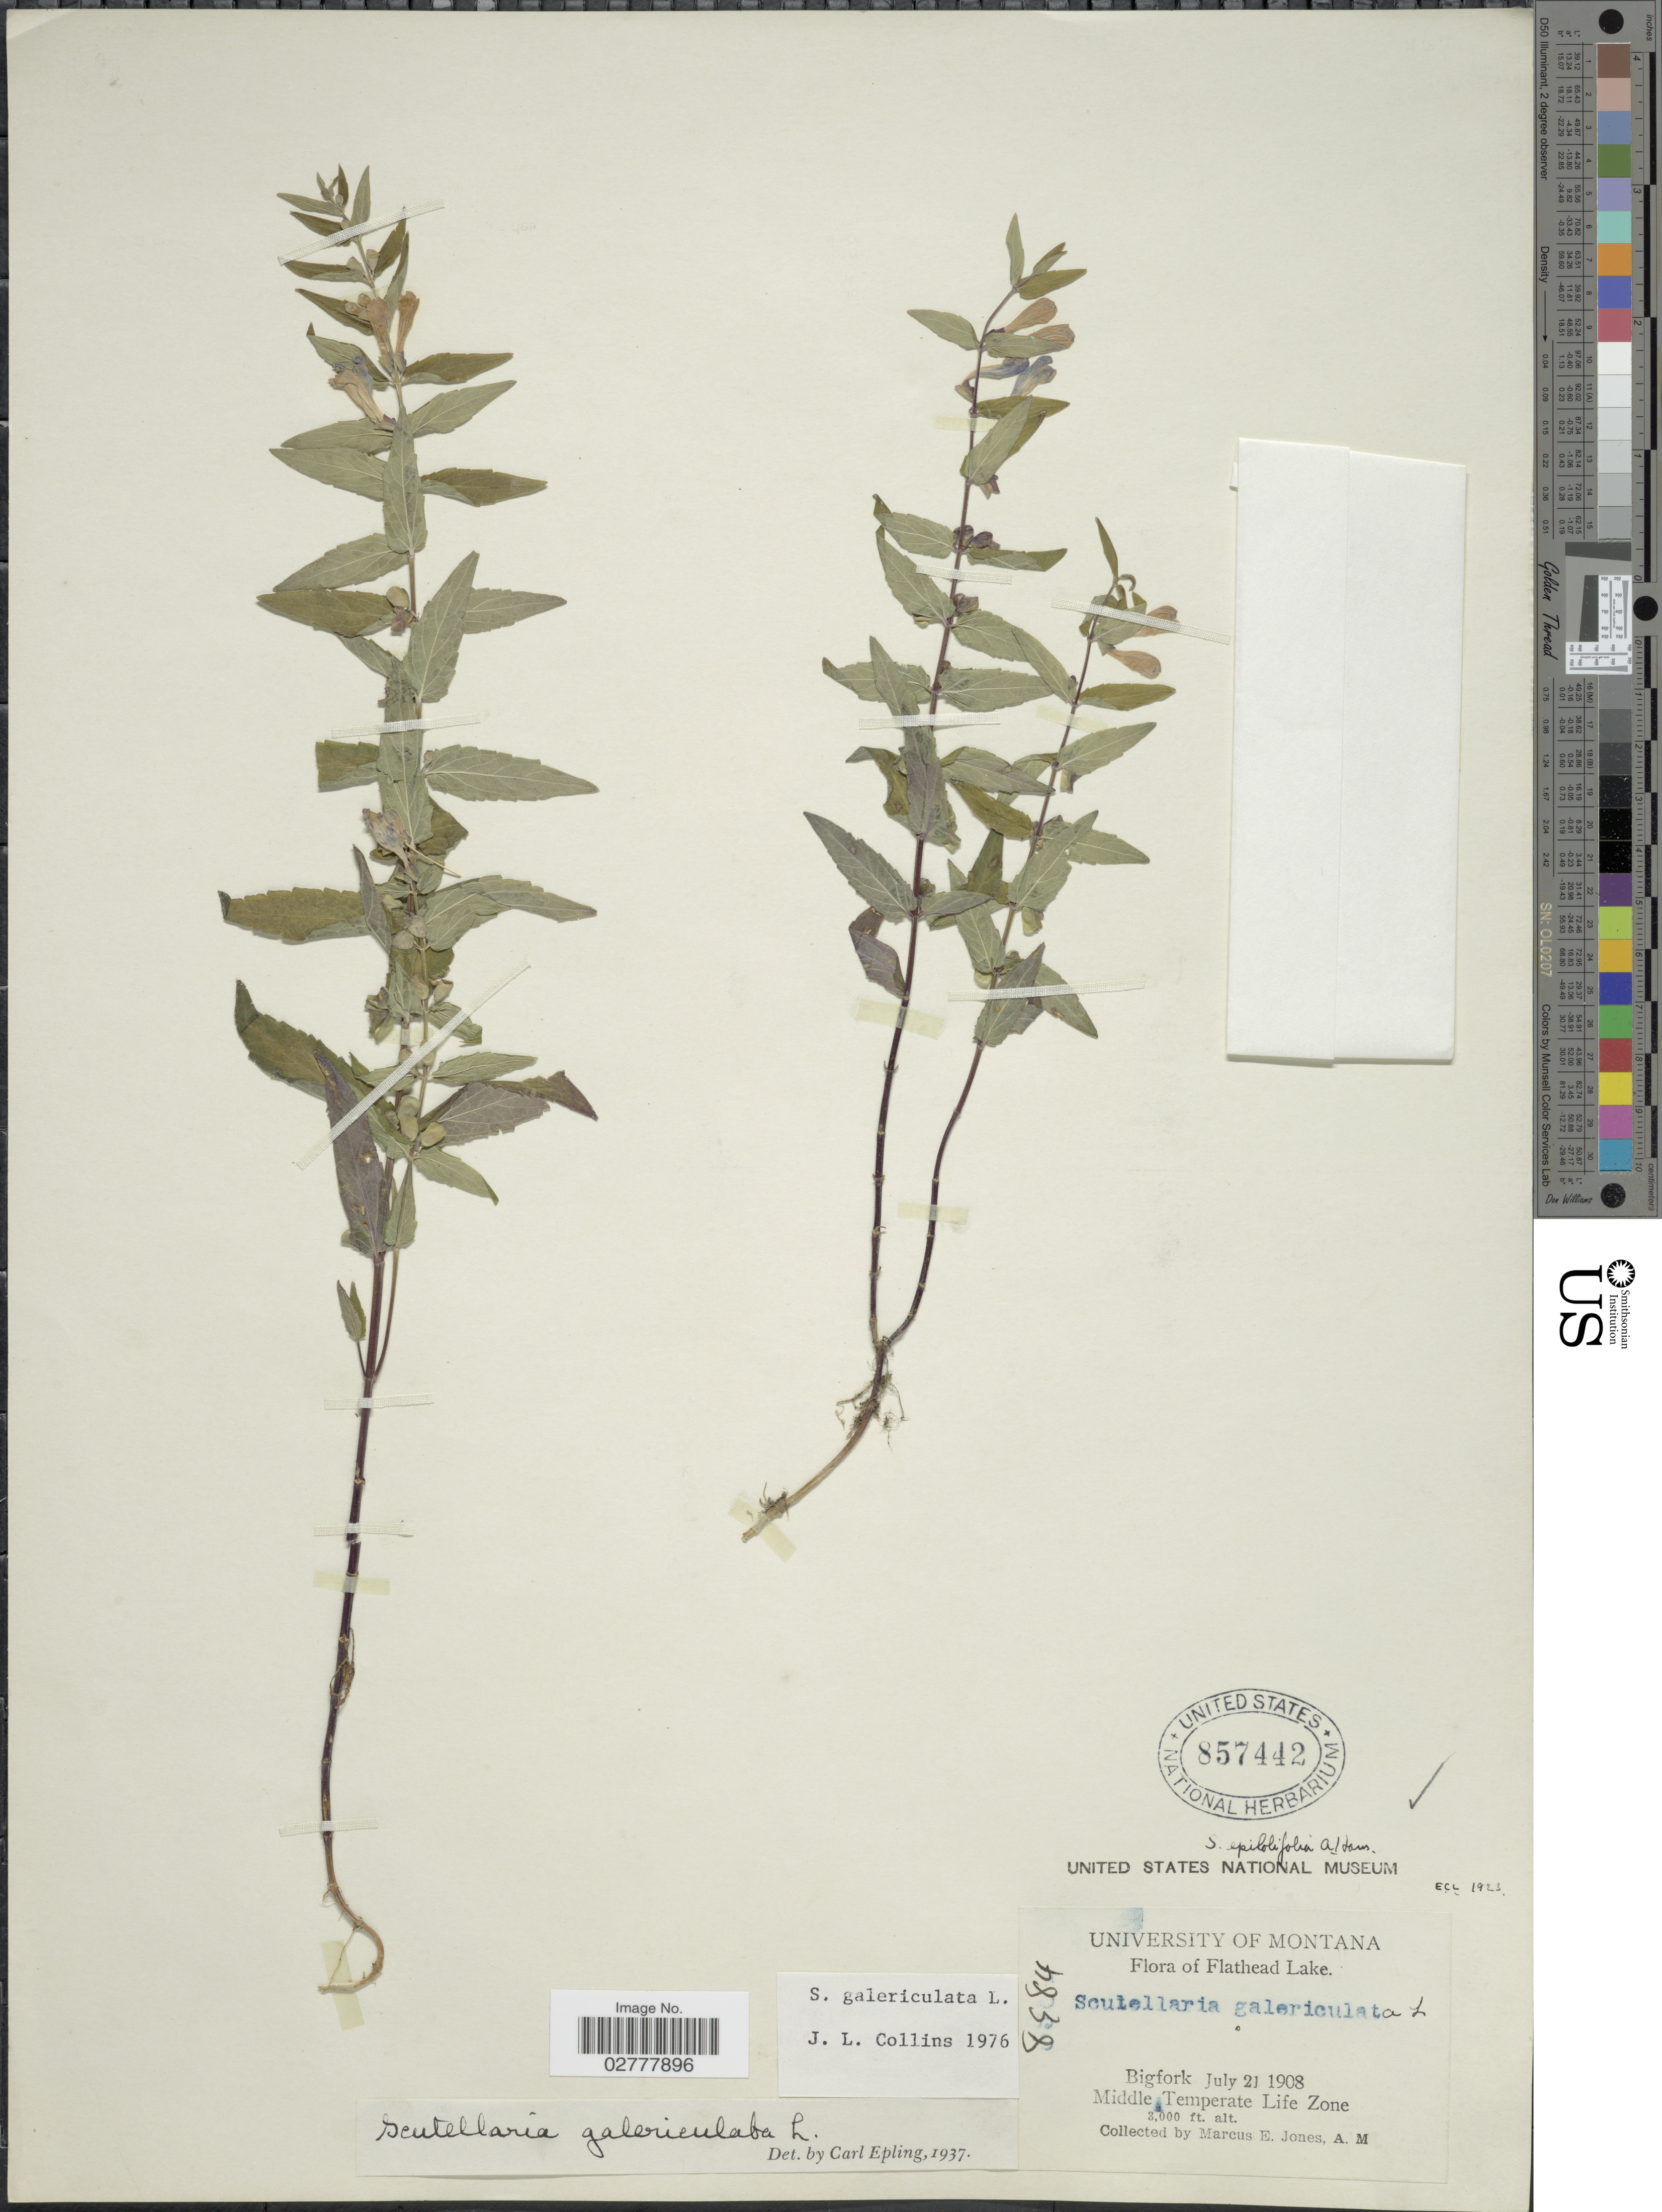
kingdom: Plantae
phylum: Tracheophyta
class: Magnoliopsida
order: Lamiales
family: Lamiaceae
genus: Scutellaria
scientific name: Scutellaria galericulata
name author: L.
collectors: M. E. Jones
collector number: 8984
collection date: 1908-07-21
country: United States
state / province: Montana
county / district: Lake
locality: Flathead Lake. Middle Temperate Life Zone.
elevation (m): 914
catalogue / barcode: US 857442